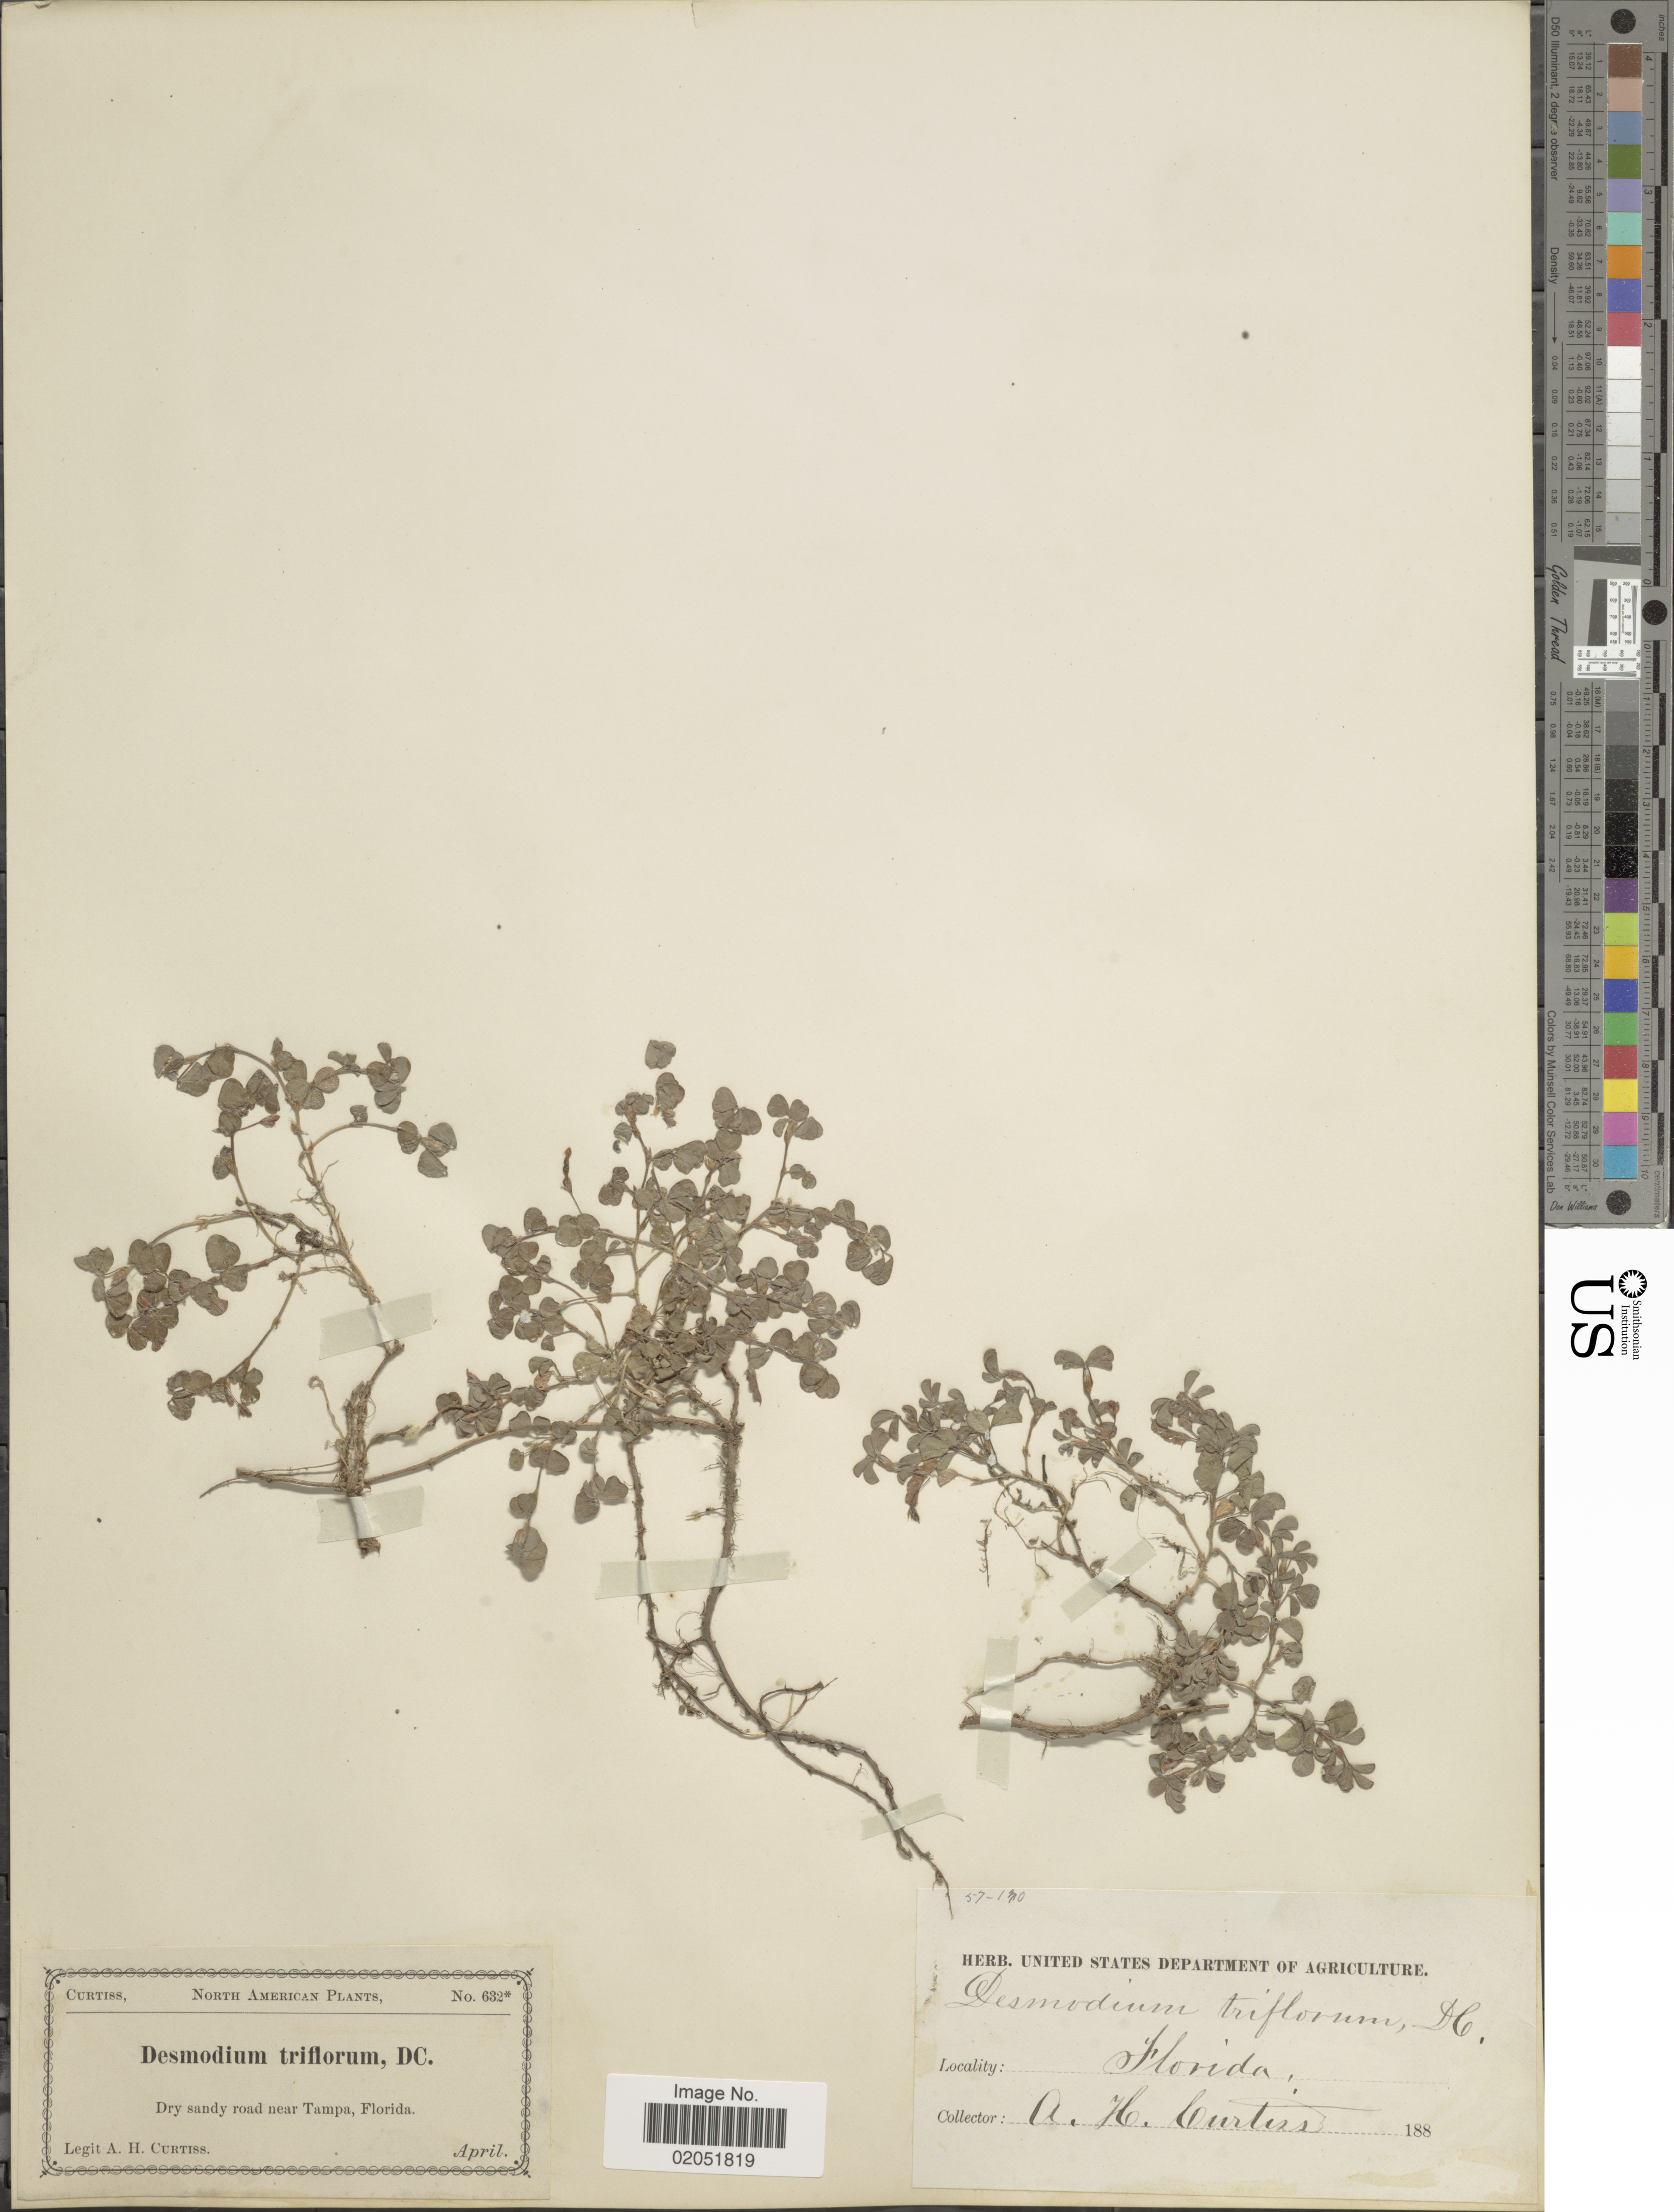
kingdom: Plantae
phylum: Tracheophyta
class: Magnoliopsida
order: Fabales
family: Fabaceae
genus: Grona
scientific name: Grona triflora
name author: (L.) H. Ohashi & K. Ohashi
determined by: Strong, Mark T., (BOT), Smithsonian Institution - National Museum of Natural History (UNITED STATES)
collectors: A. H. Curtiss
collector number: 632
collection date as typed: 188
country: United States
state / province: Florida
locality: Florida, Dry sandy road near Tampa, Florida.